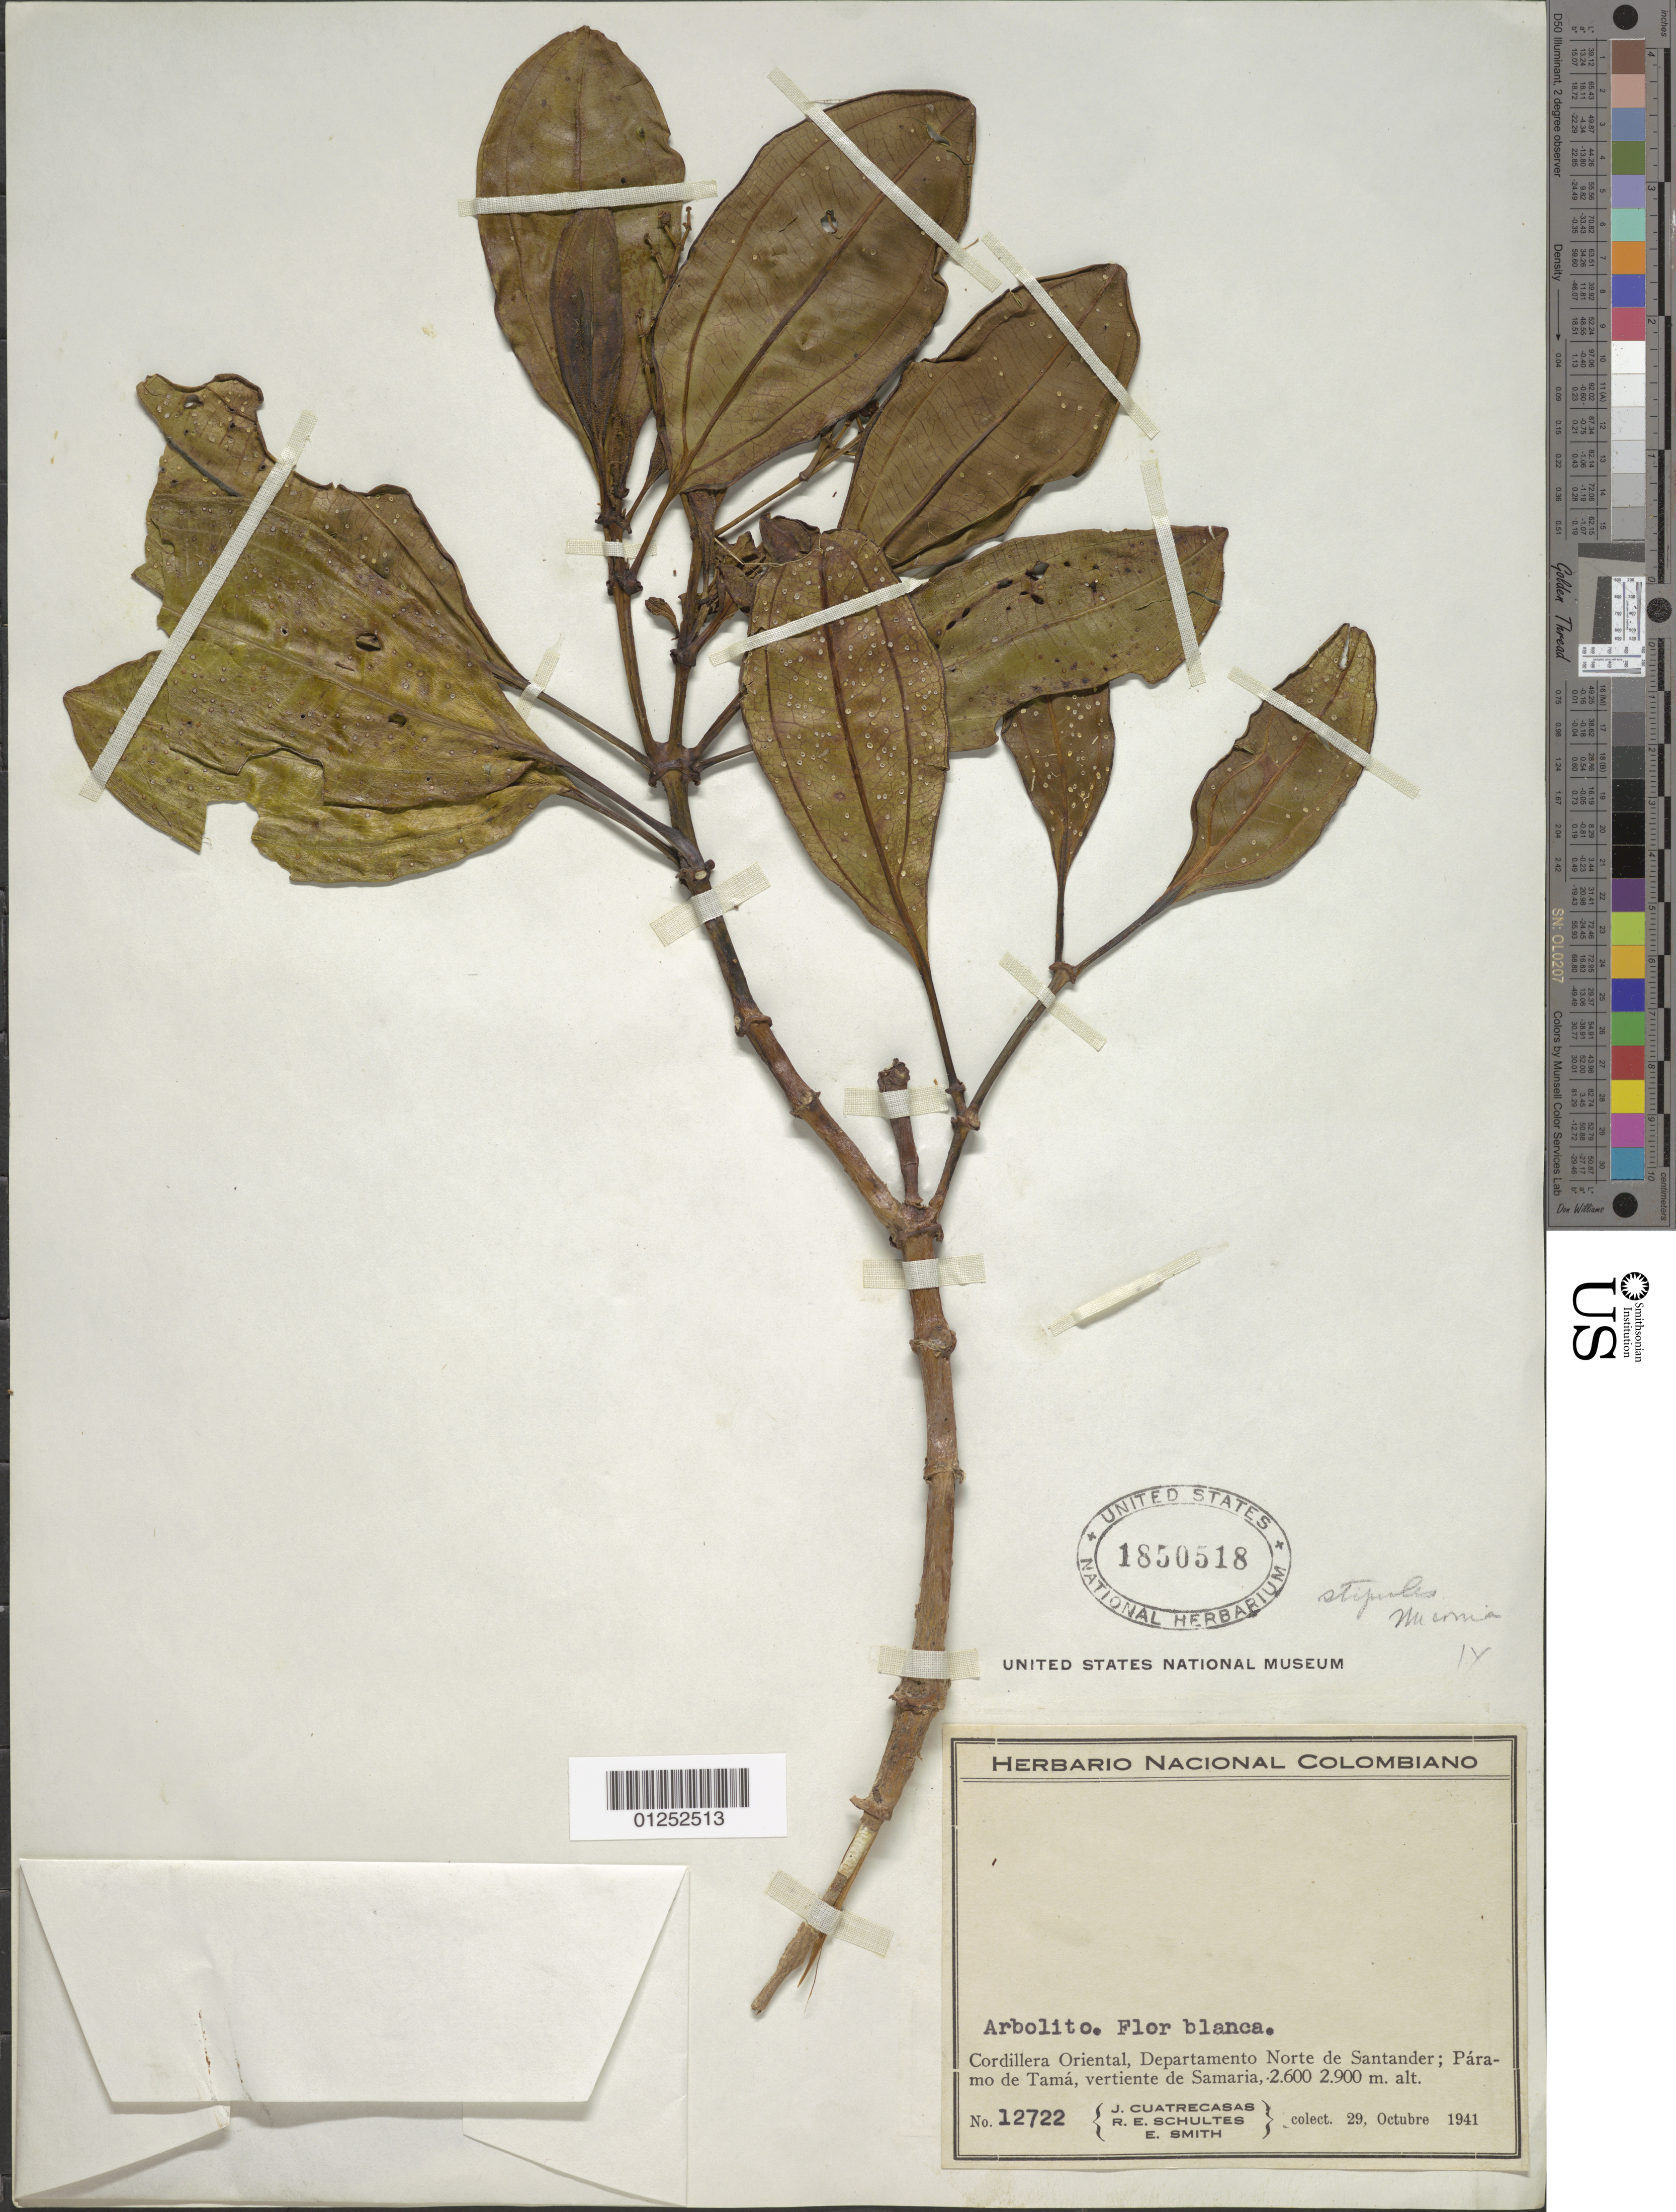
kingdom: Plantae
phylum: Tracheophyta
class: Magnoliopsida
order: Myrtales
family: Melastomataceae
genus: Miconia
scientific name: Miconia manicata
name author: Cogn. & Gleason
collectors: J. Cuatrecasas, R. E. Schultes & C. E. Smith Jr.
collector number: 12722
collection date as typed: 29-Oct-41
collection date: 1941-10-29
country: Colombia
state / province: Norte de Santander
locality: Cordillera Oriental, Páramo de Tamá, vertiente de Samaria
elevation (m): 2600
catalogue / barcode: US 1850518